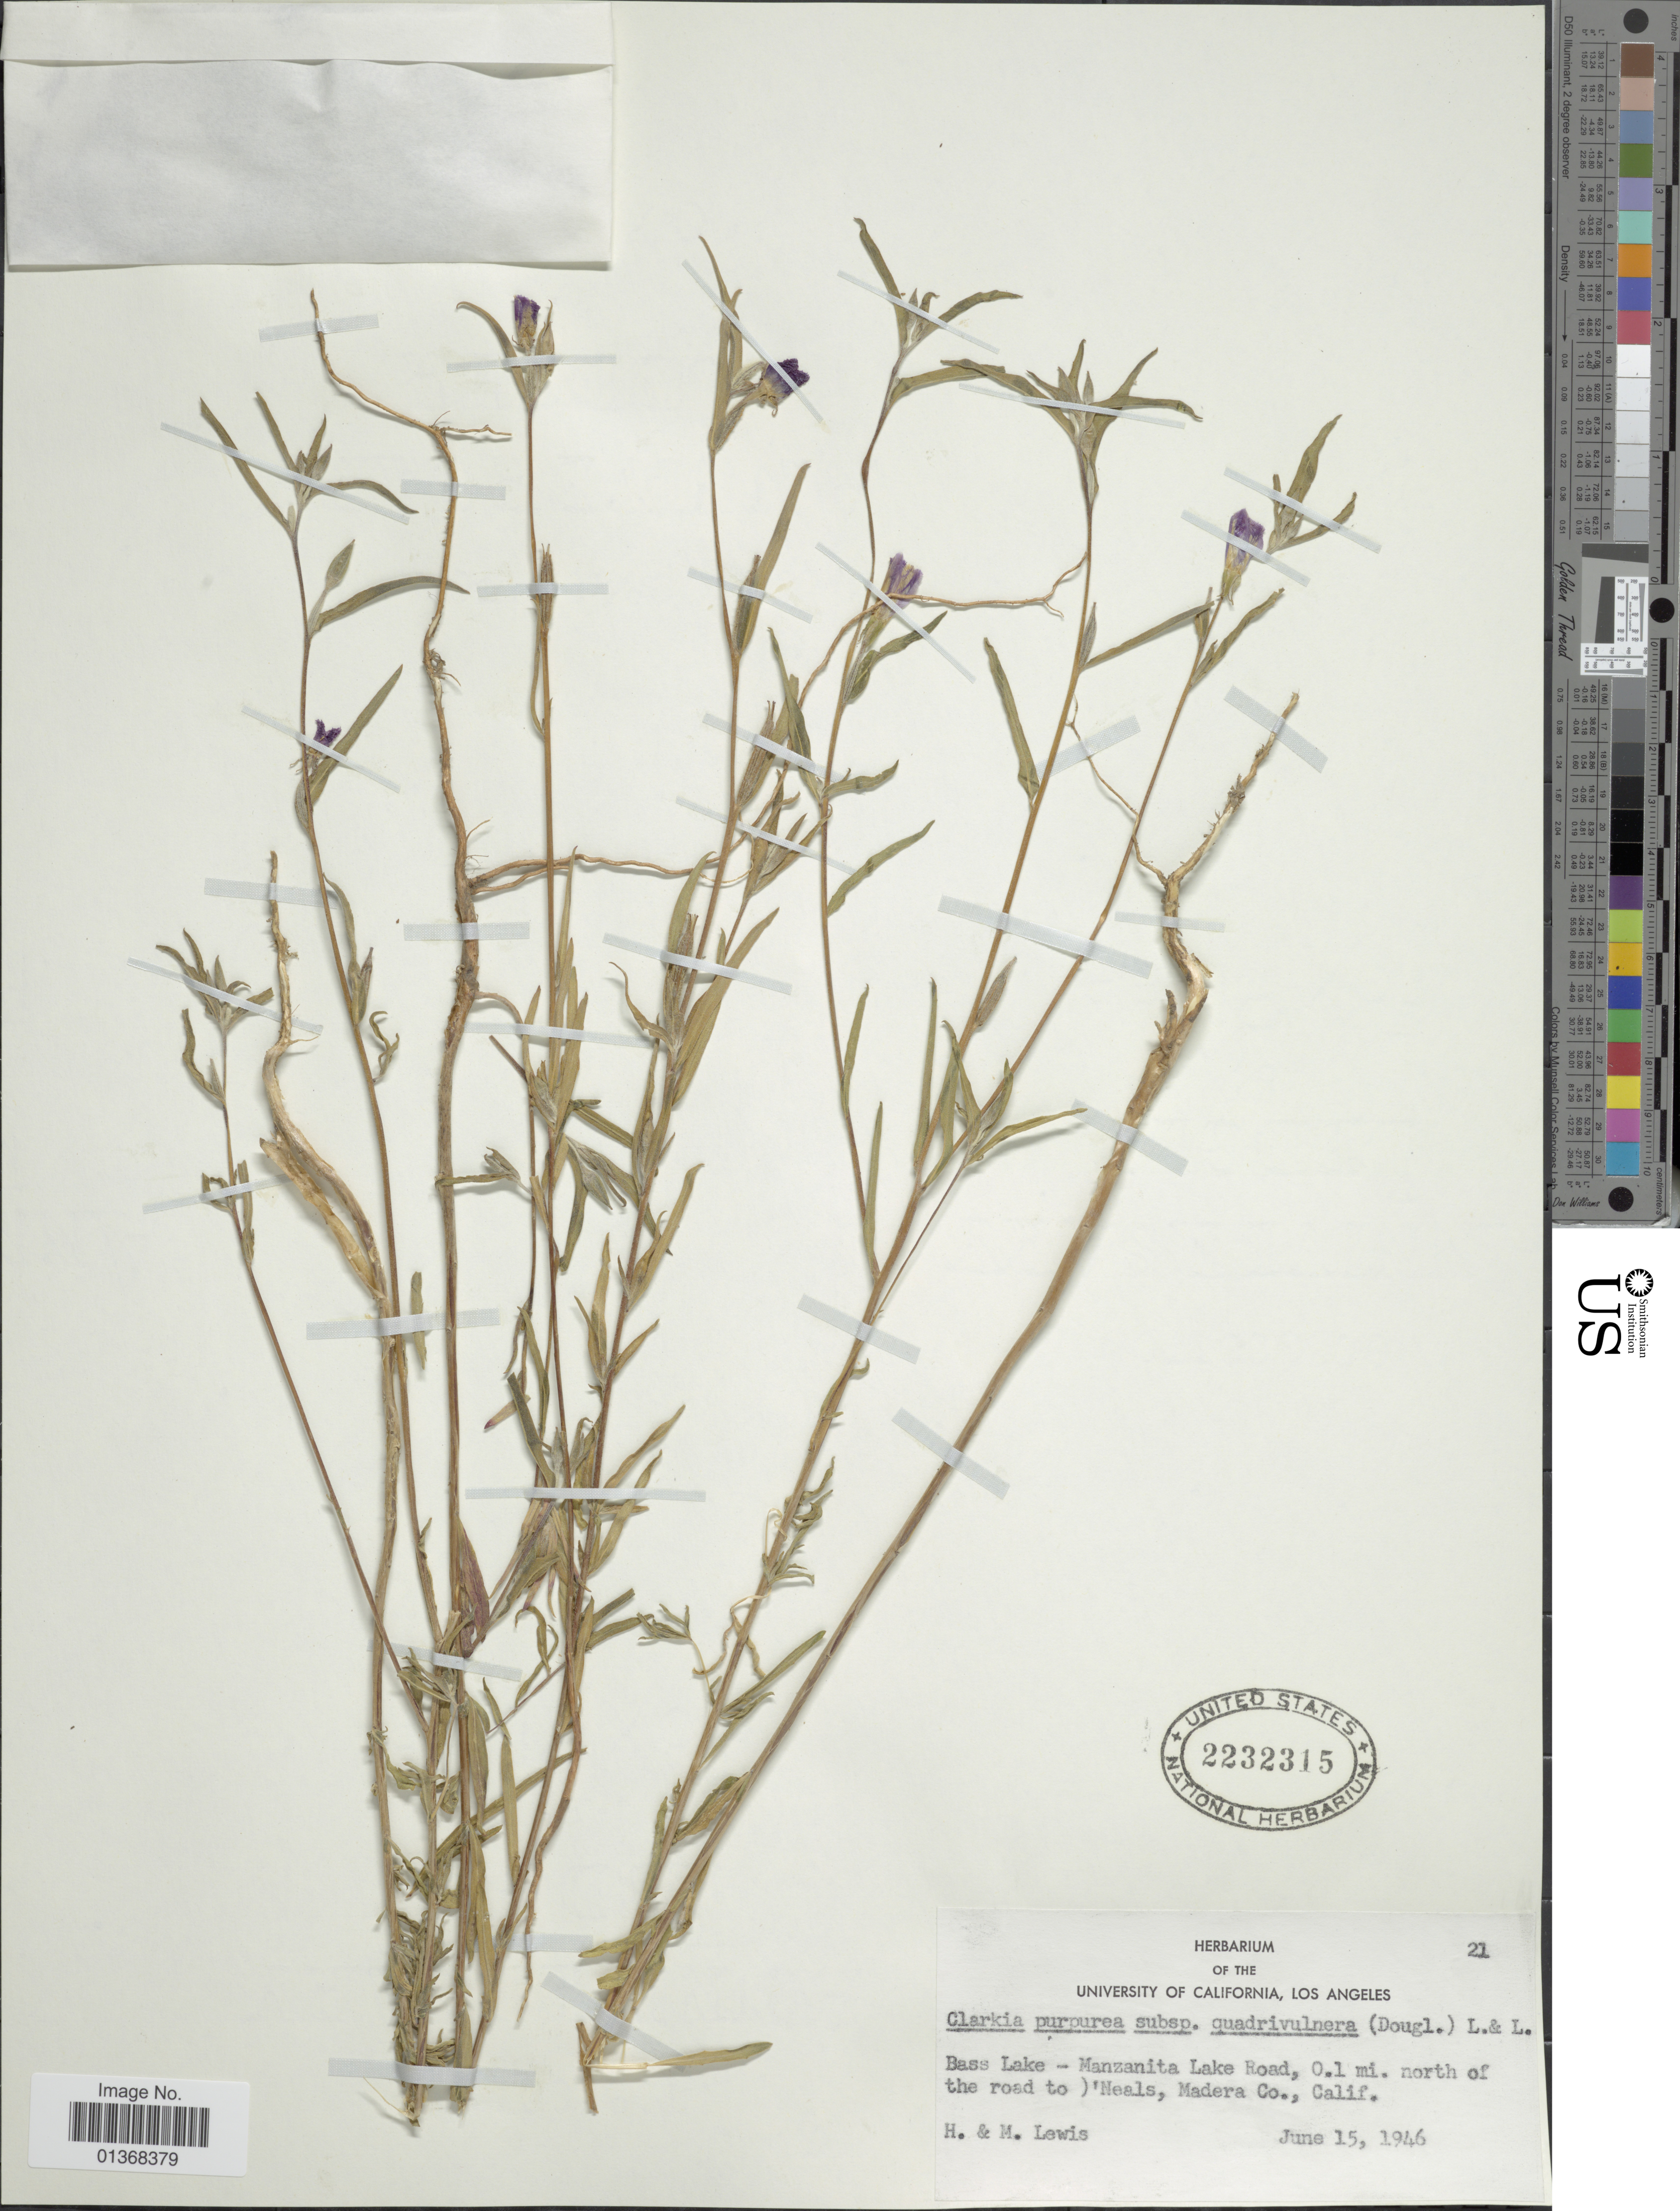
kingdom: Plantae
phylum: Tracheophyta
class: Magnoliopsida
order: Myrtales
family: Onagraceae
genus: Clarkia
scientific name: Clarkia purpurea subsp. quadrivulnera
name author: (Douglas) H.F. Lewis & M.R. Lewis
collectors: H. Lewis & M. Lewis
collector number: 21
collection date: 1946-06-15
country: United States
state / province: California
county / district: Madera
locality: Bass Lake - Manzanita Lake Road, 0.1 mi. north of the road to ) 'Neals, Madera Co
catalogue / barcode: US 2232315